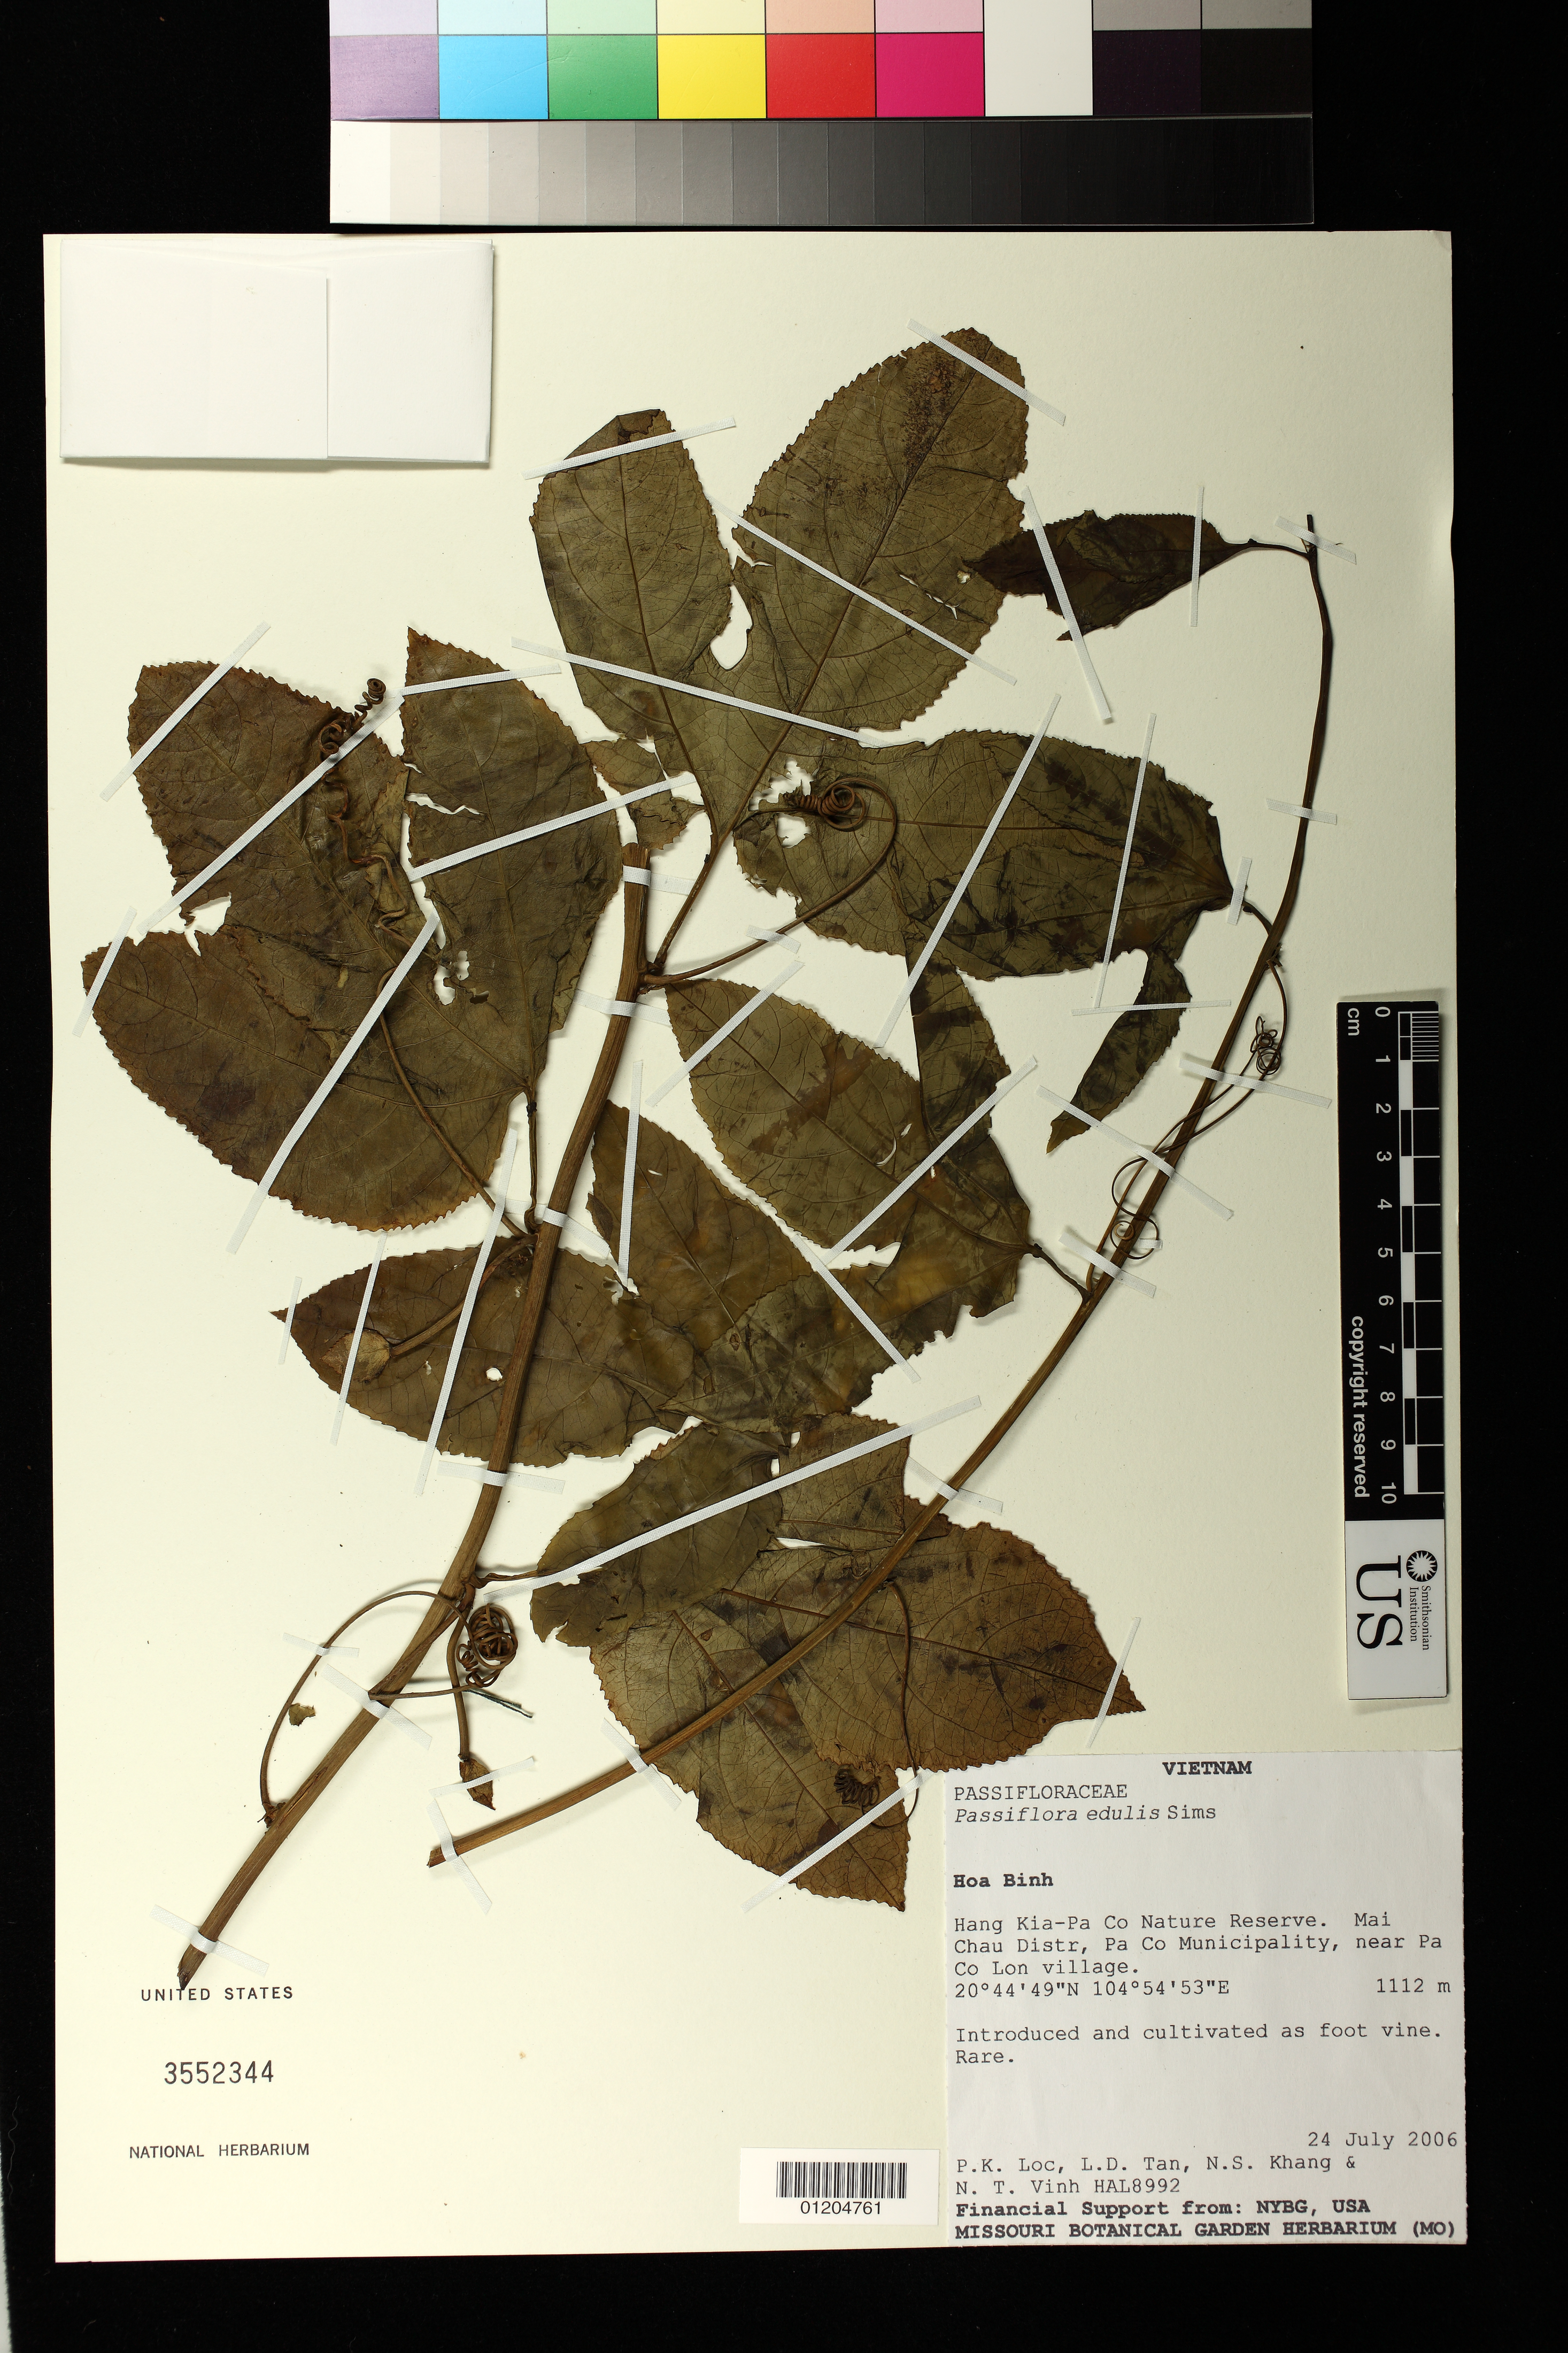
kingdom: Plantae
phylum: Tracheophyta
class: Magnoliopsida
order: Malpighiales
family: Passifloraceae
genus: Passiflora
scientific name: Passiflora edulis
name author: Sims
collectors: P. K. Lôc, L. Tan, N. Khang & N. Vinh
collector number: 8992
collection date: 2006-07-24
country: Vietnam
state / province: Hoa Binh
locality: Hang Kia-Pa Co Nature Reserve. Mai Chau Distr, Pa Co Municipality, near Pa Co Lon village.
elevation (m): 1112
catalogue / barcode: US 3552344